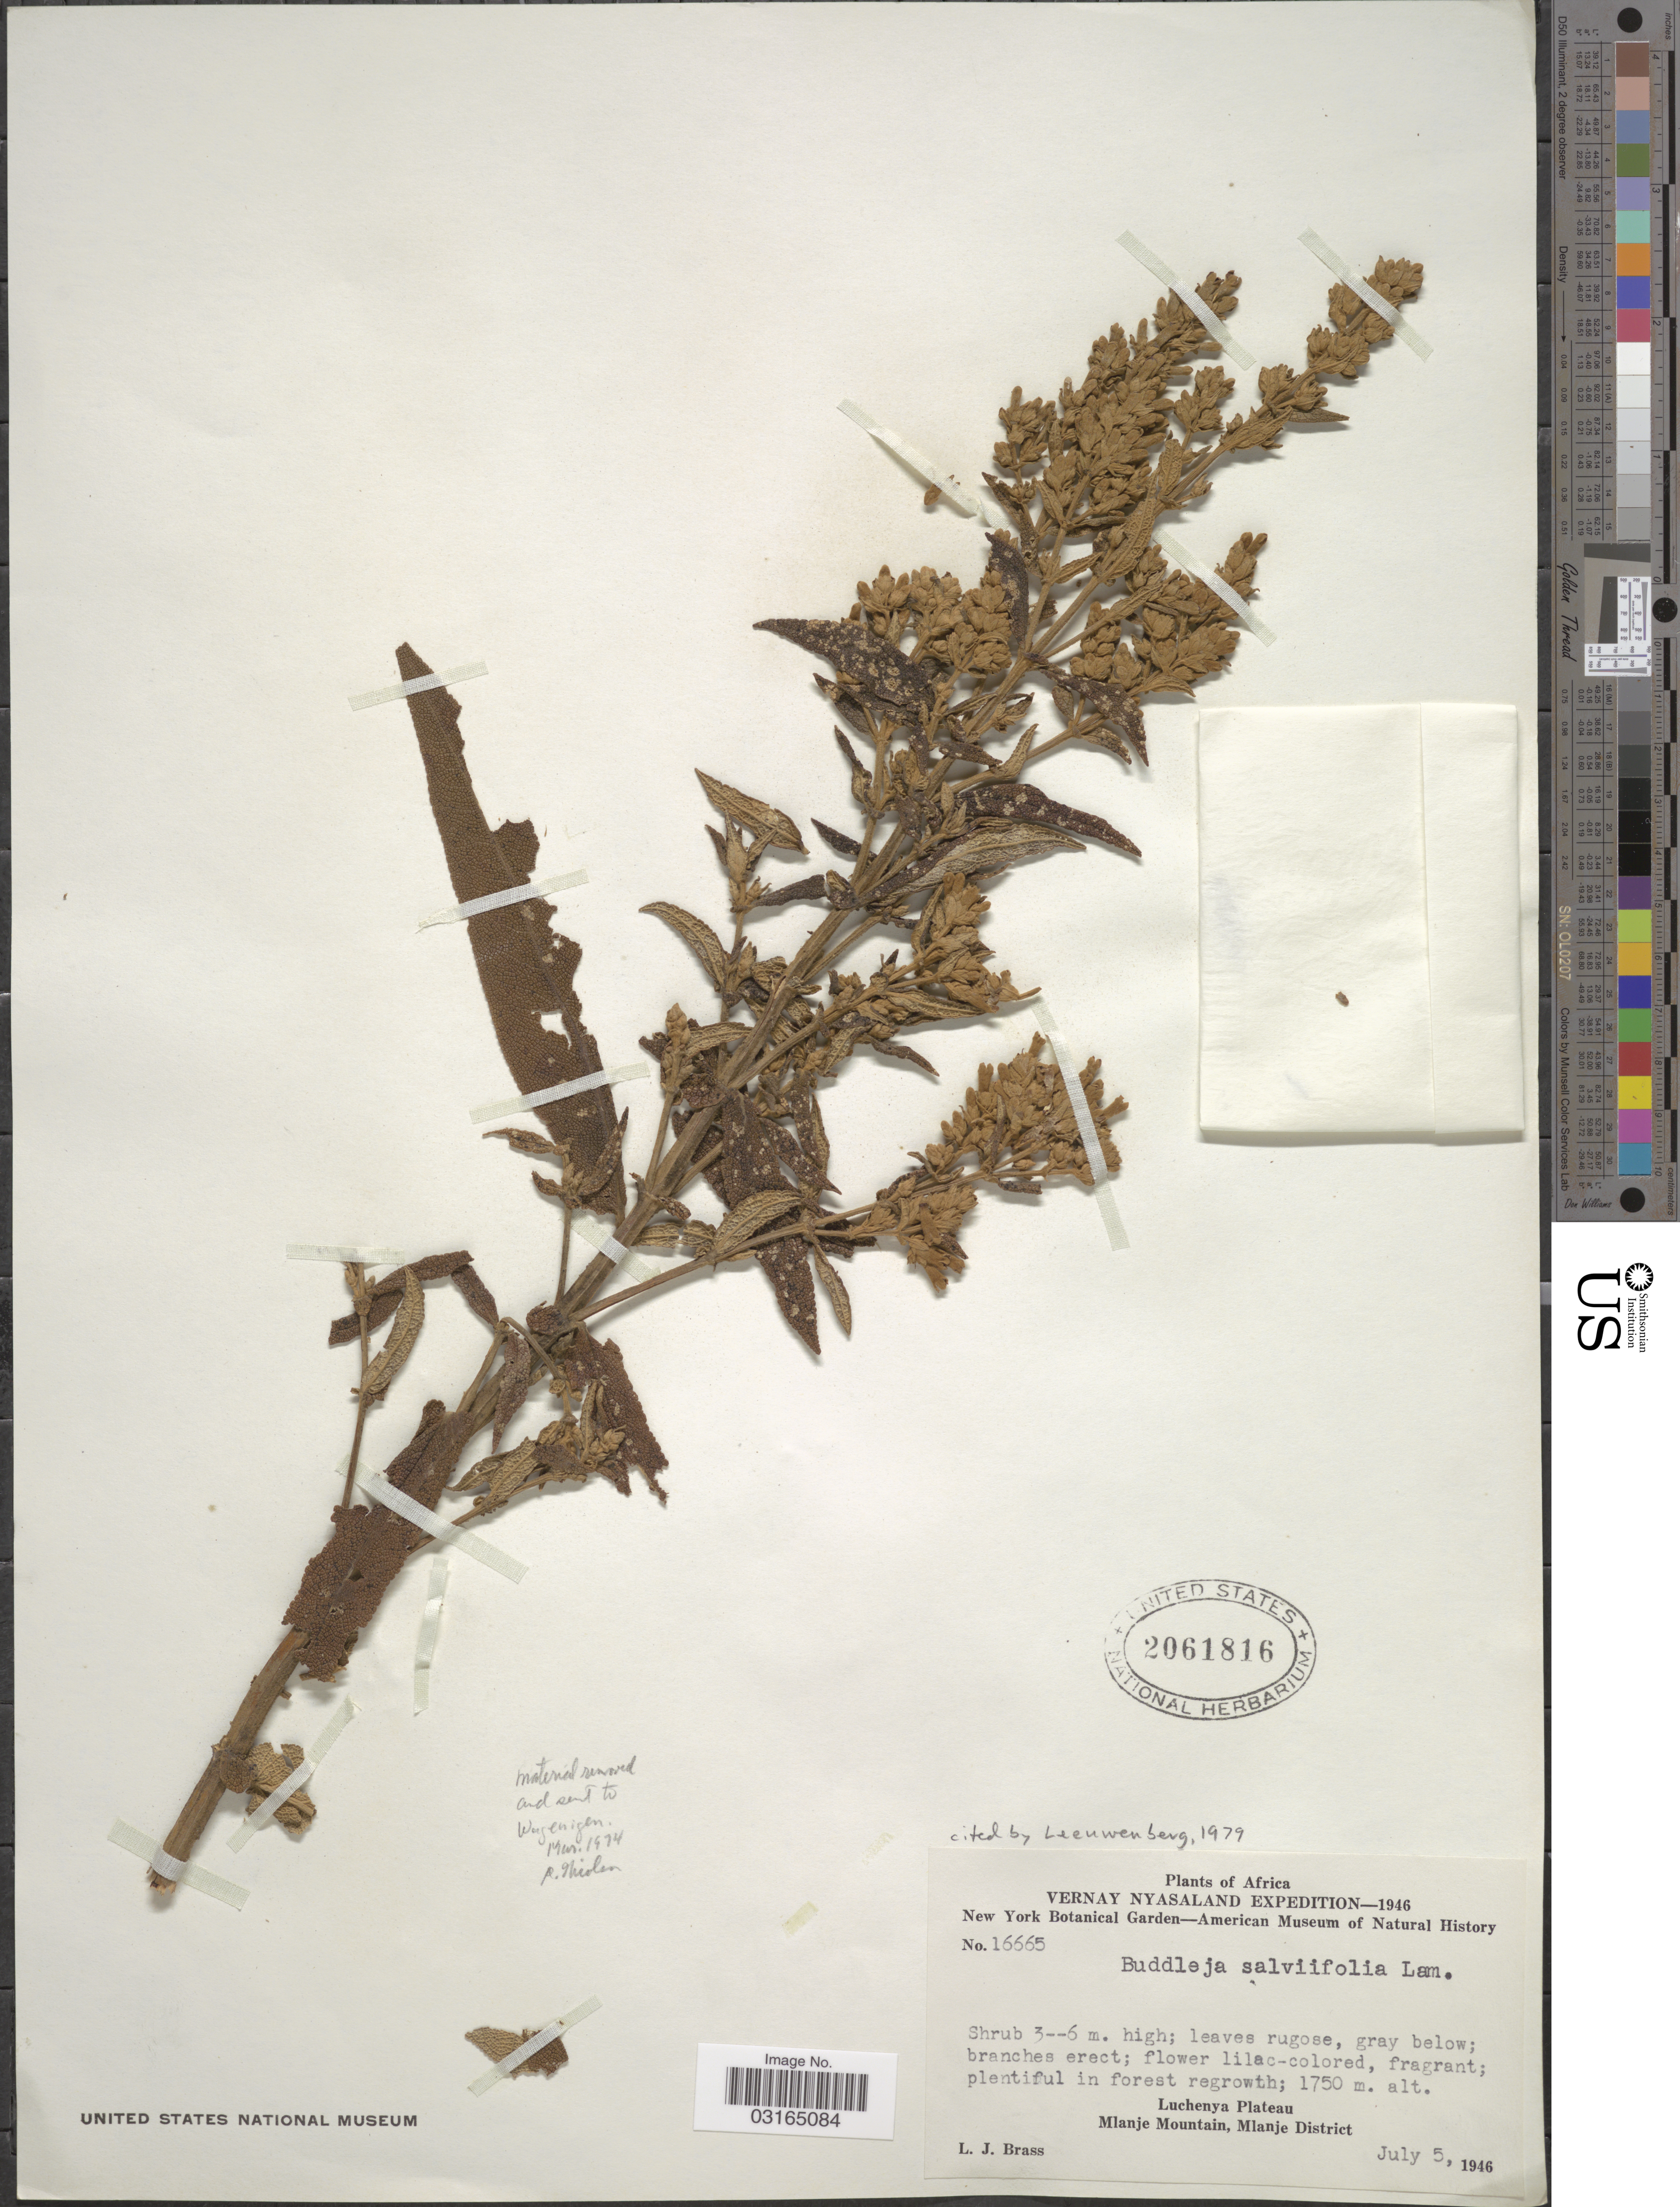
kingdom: Plantae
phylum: Tracheophyta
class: Magnoliopsida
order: Lamiales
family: Scrophulariaceae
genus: Buddleja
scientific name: Buddleja salviifolia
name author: (L.) Lam.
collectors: L. J. Brass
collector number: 16665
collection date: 1946-07-05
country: Malawi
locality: Nyasaland. Luchenya Plateau, Mlanje Mountain, Mlanje District.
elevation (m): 1750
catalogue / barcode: US 2061816